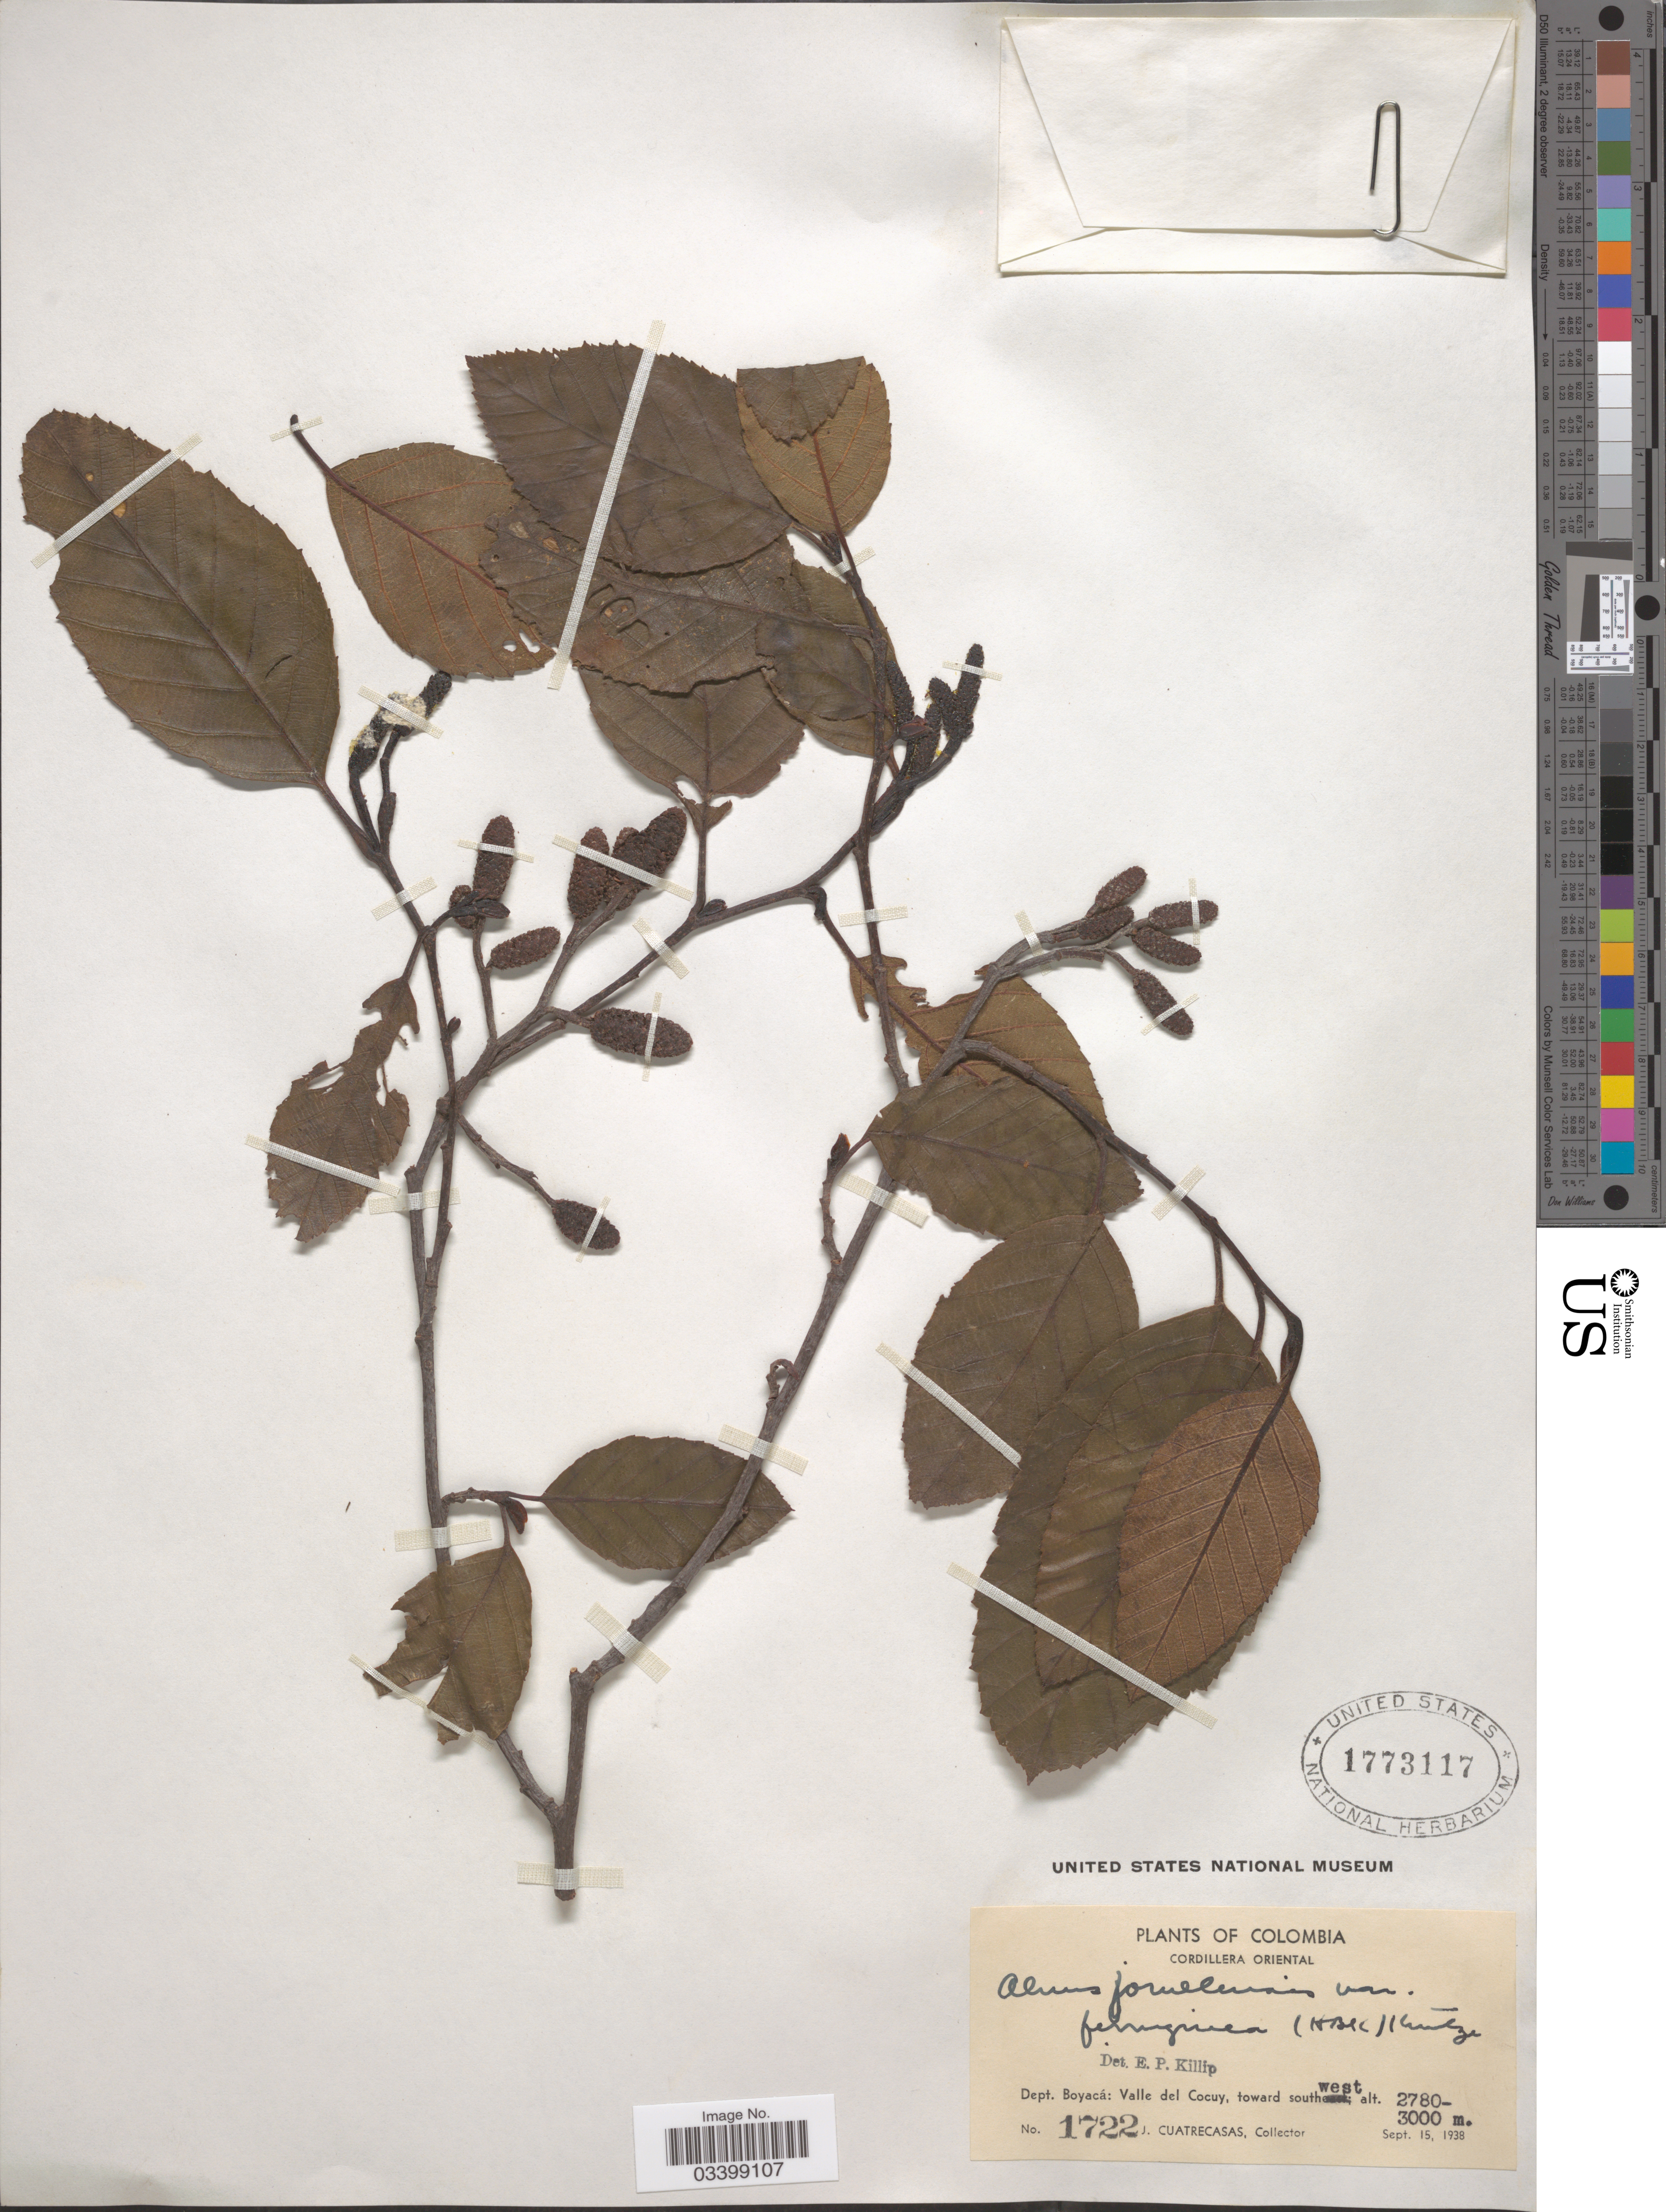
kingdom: Plantae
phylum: Tracheophyta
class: Magnoliopsida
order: Fagales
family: Betulaceae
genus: Alnus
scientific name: Alnus acuminata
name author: Kunth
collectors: J. Cuatrecasas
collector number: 1722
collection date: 1938-09-15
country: Colombia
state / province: Boyacá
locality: Cordillera Oriental. Dept. Boyacá: Valle del Cocuy, toward southwest.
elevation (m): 2780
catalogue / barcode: US 1773117